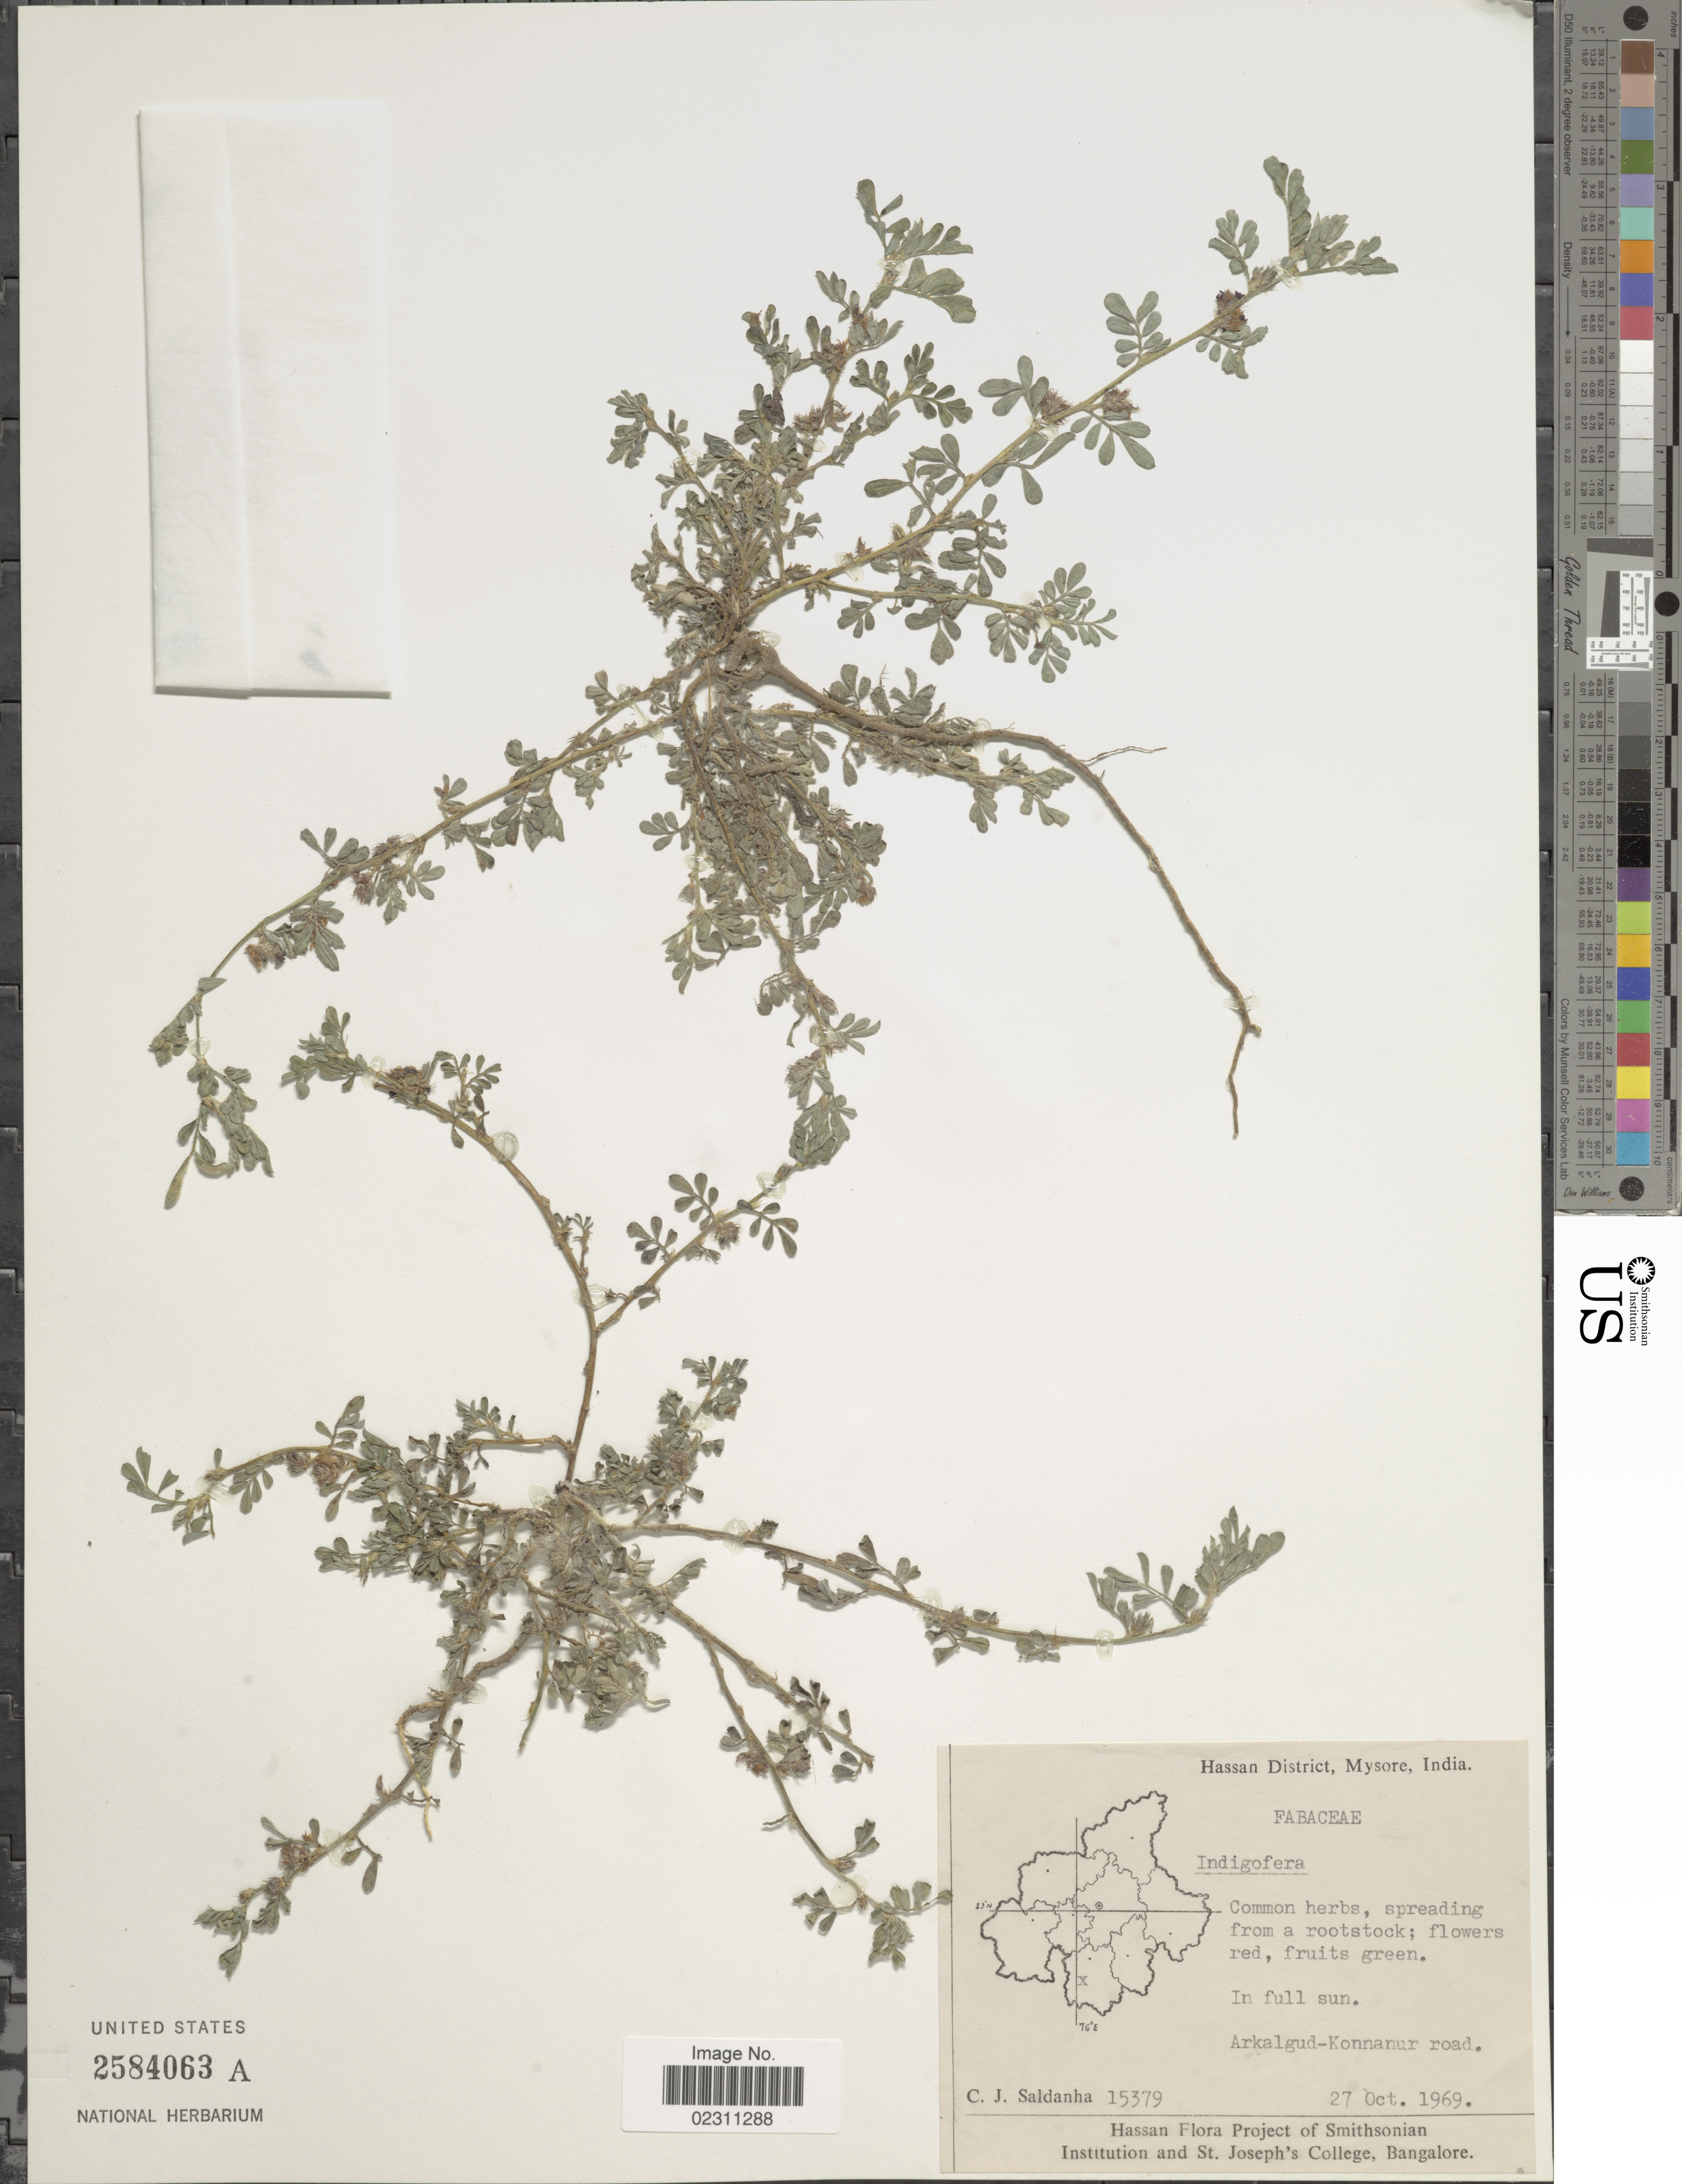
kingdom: Plantae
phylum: Tracheophyta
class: Magnoliopsida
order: Fabales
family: Fabaceae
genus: Indigofera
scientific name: Indigofera sp.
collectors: C. J. Saldanha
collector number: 15379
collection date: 1969-10-27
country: India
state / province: Karnataka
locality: Hassan District, Mysore. Arkalgud-Konnanur road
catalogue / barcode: US 2584063A